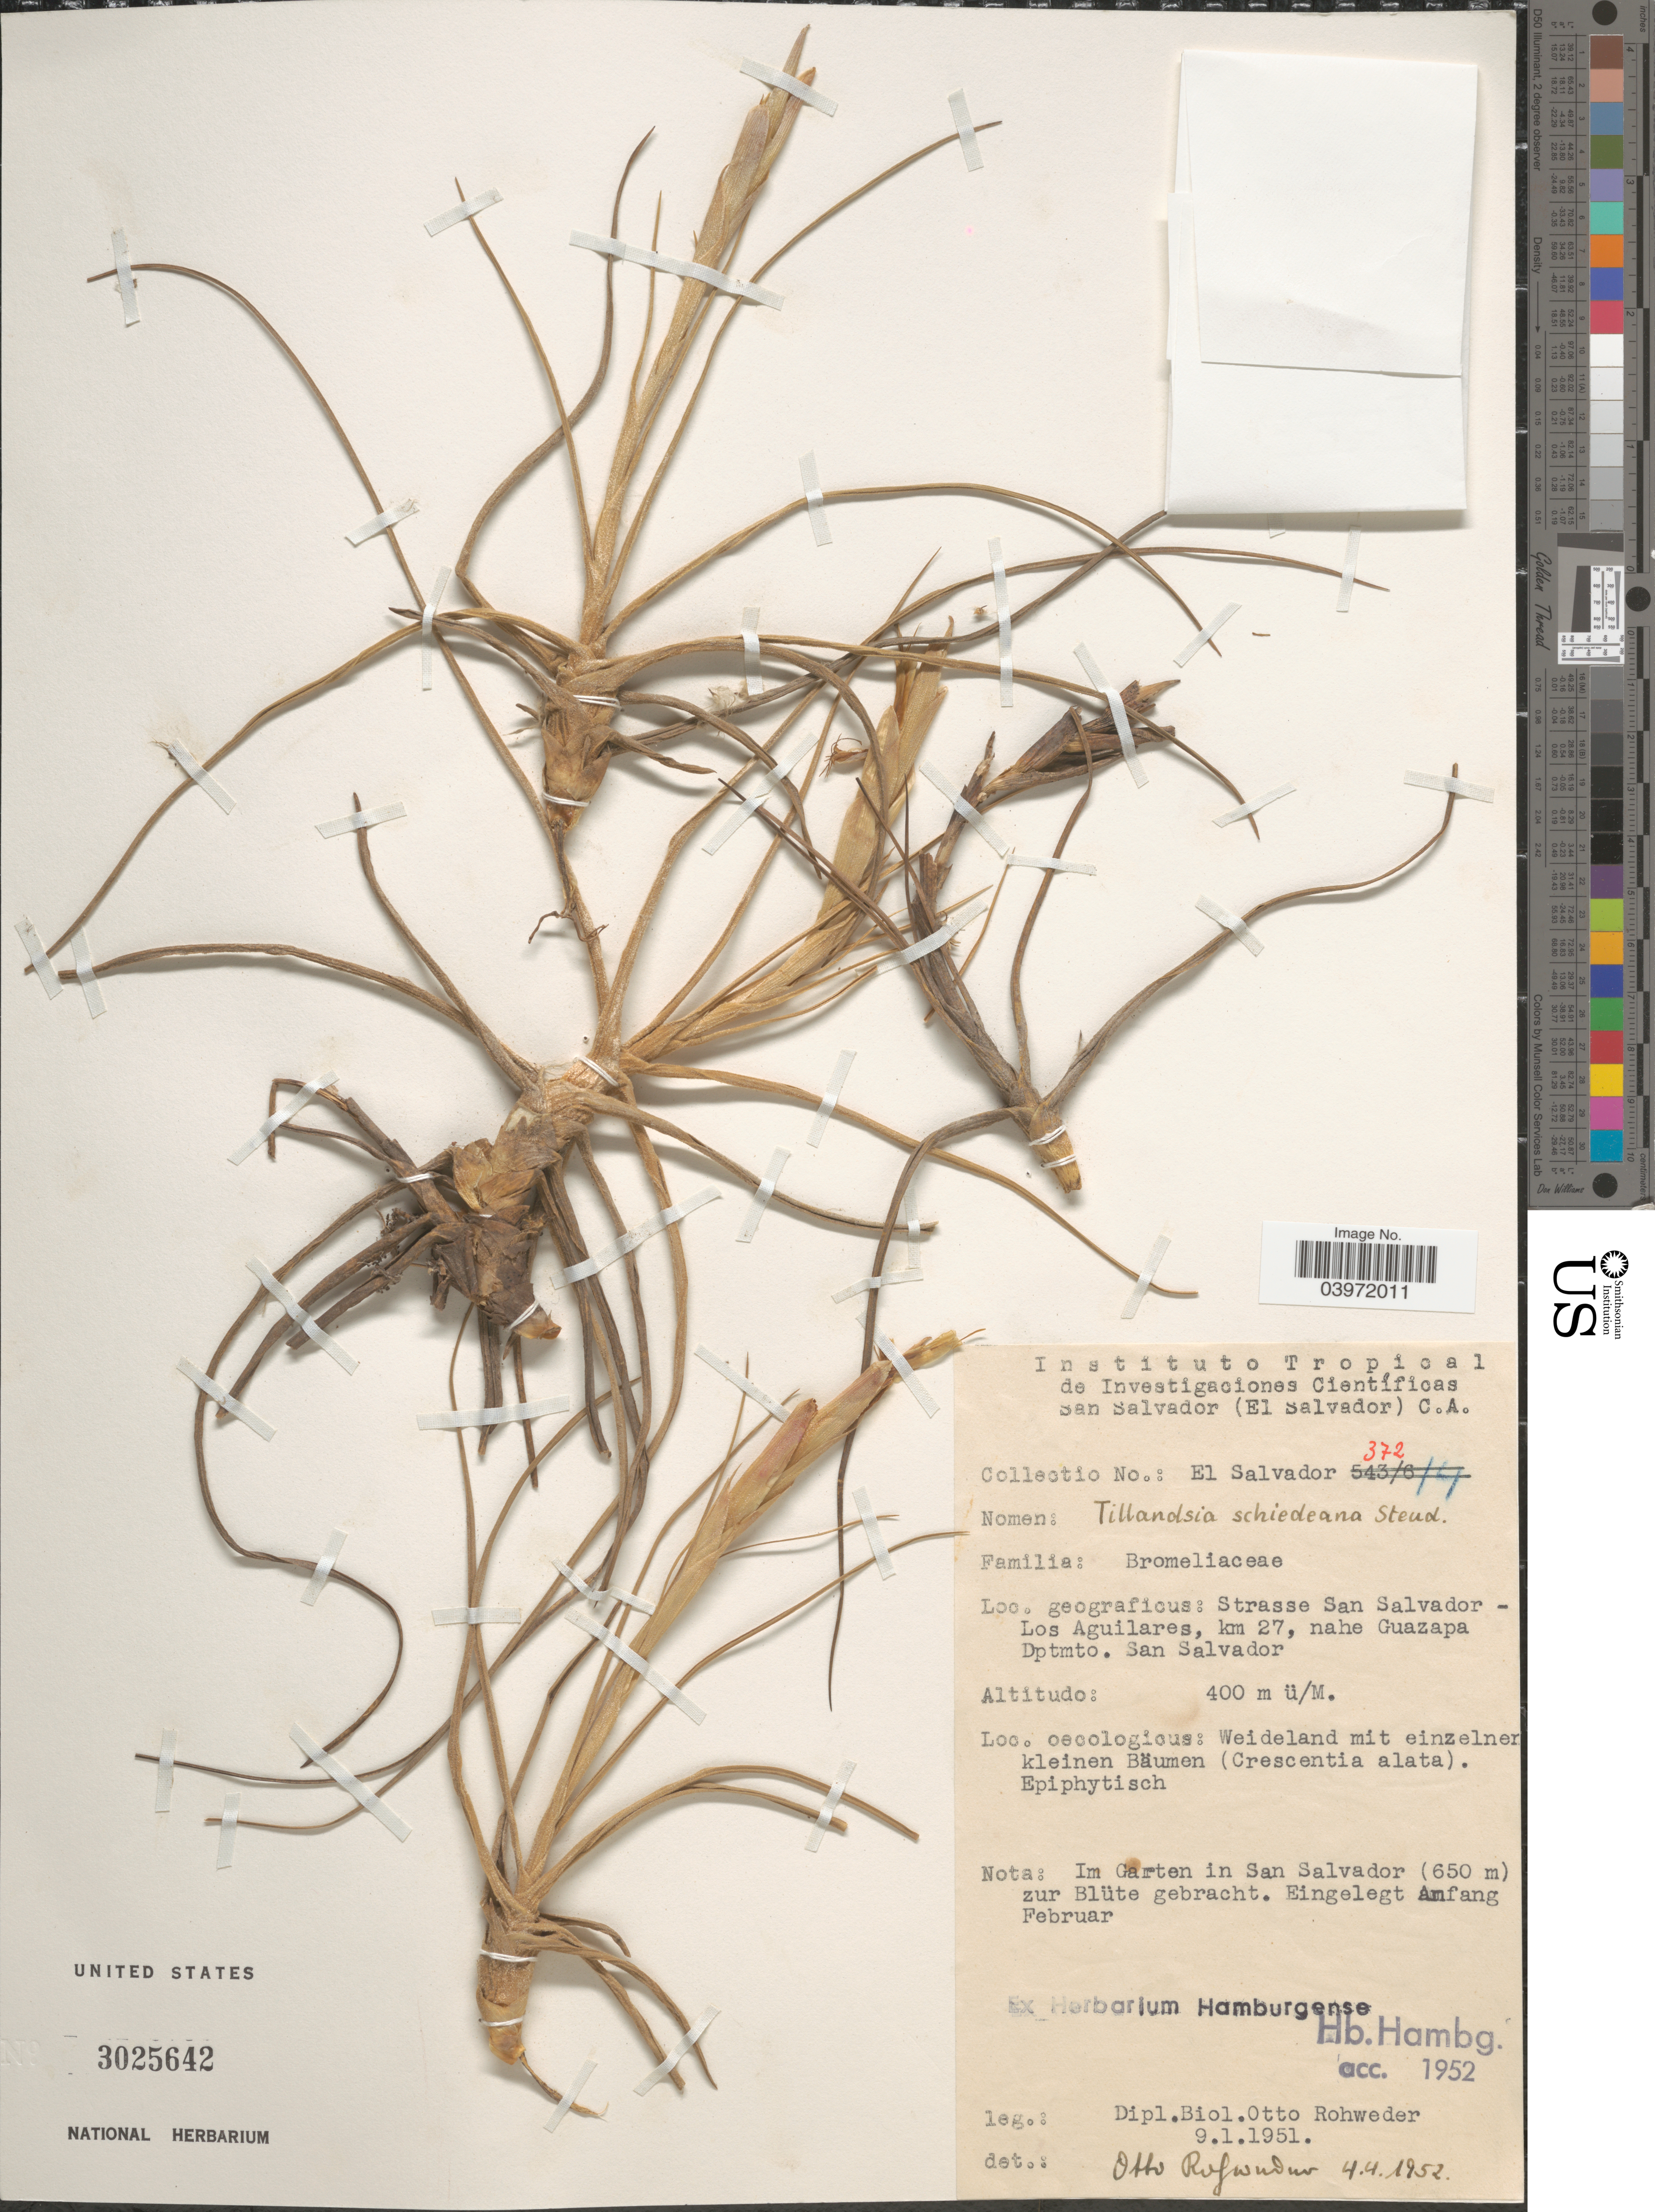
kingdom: Plantae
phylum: Tracheophyta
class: Liliopsida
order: Poales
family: Bromeliaceae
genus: Tillandsia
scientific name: Tillandsia schiedeana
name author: Steud.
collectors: O. Rohweder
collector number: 372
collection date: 1951-01-09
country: El Salvador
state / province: San Salvador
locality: Strasse San Salvador - Los Aguilares, km 27, nahe Guazapa Dptmto.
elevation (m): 400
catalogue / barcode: US 3025642